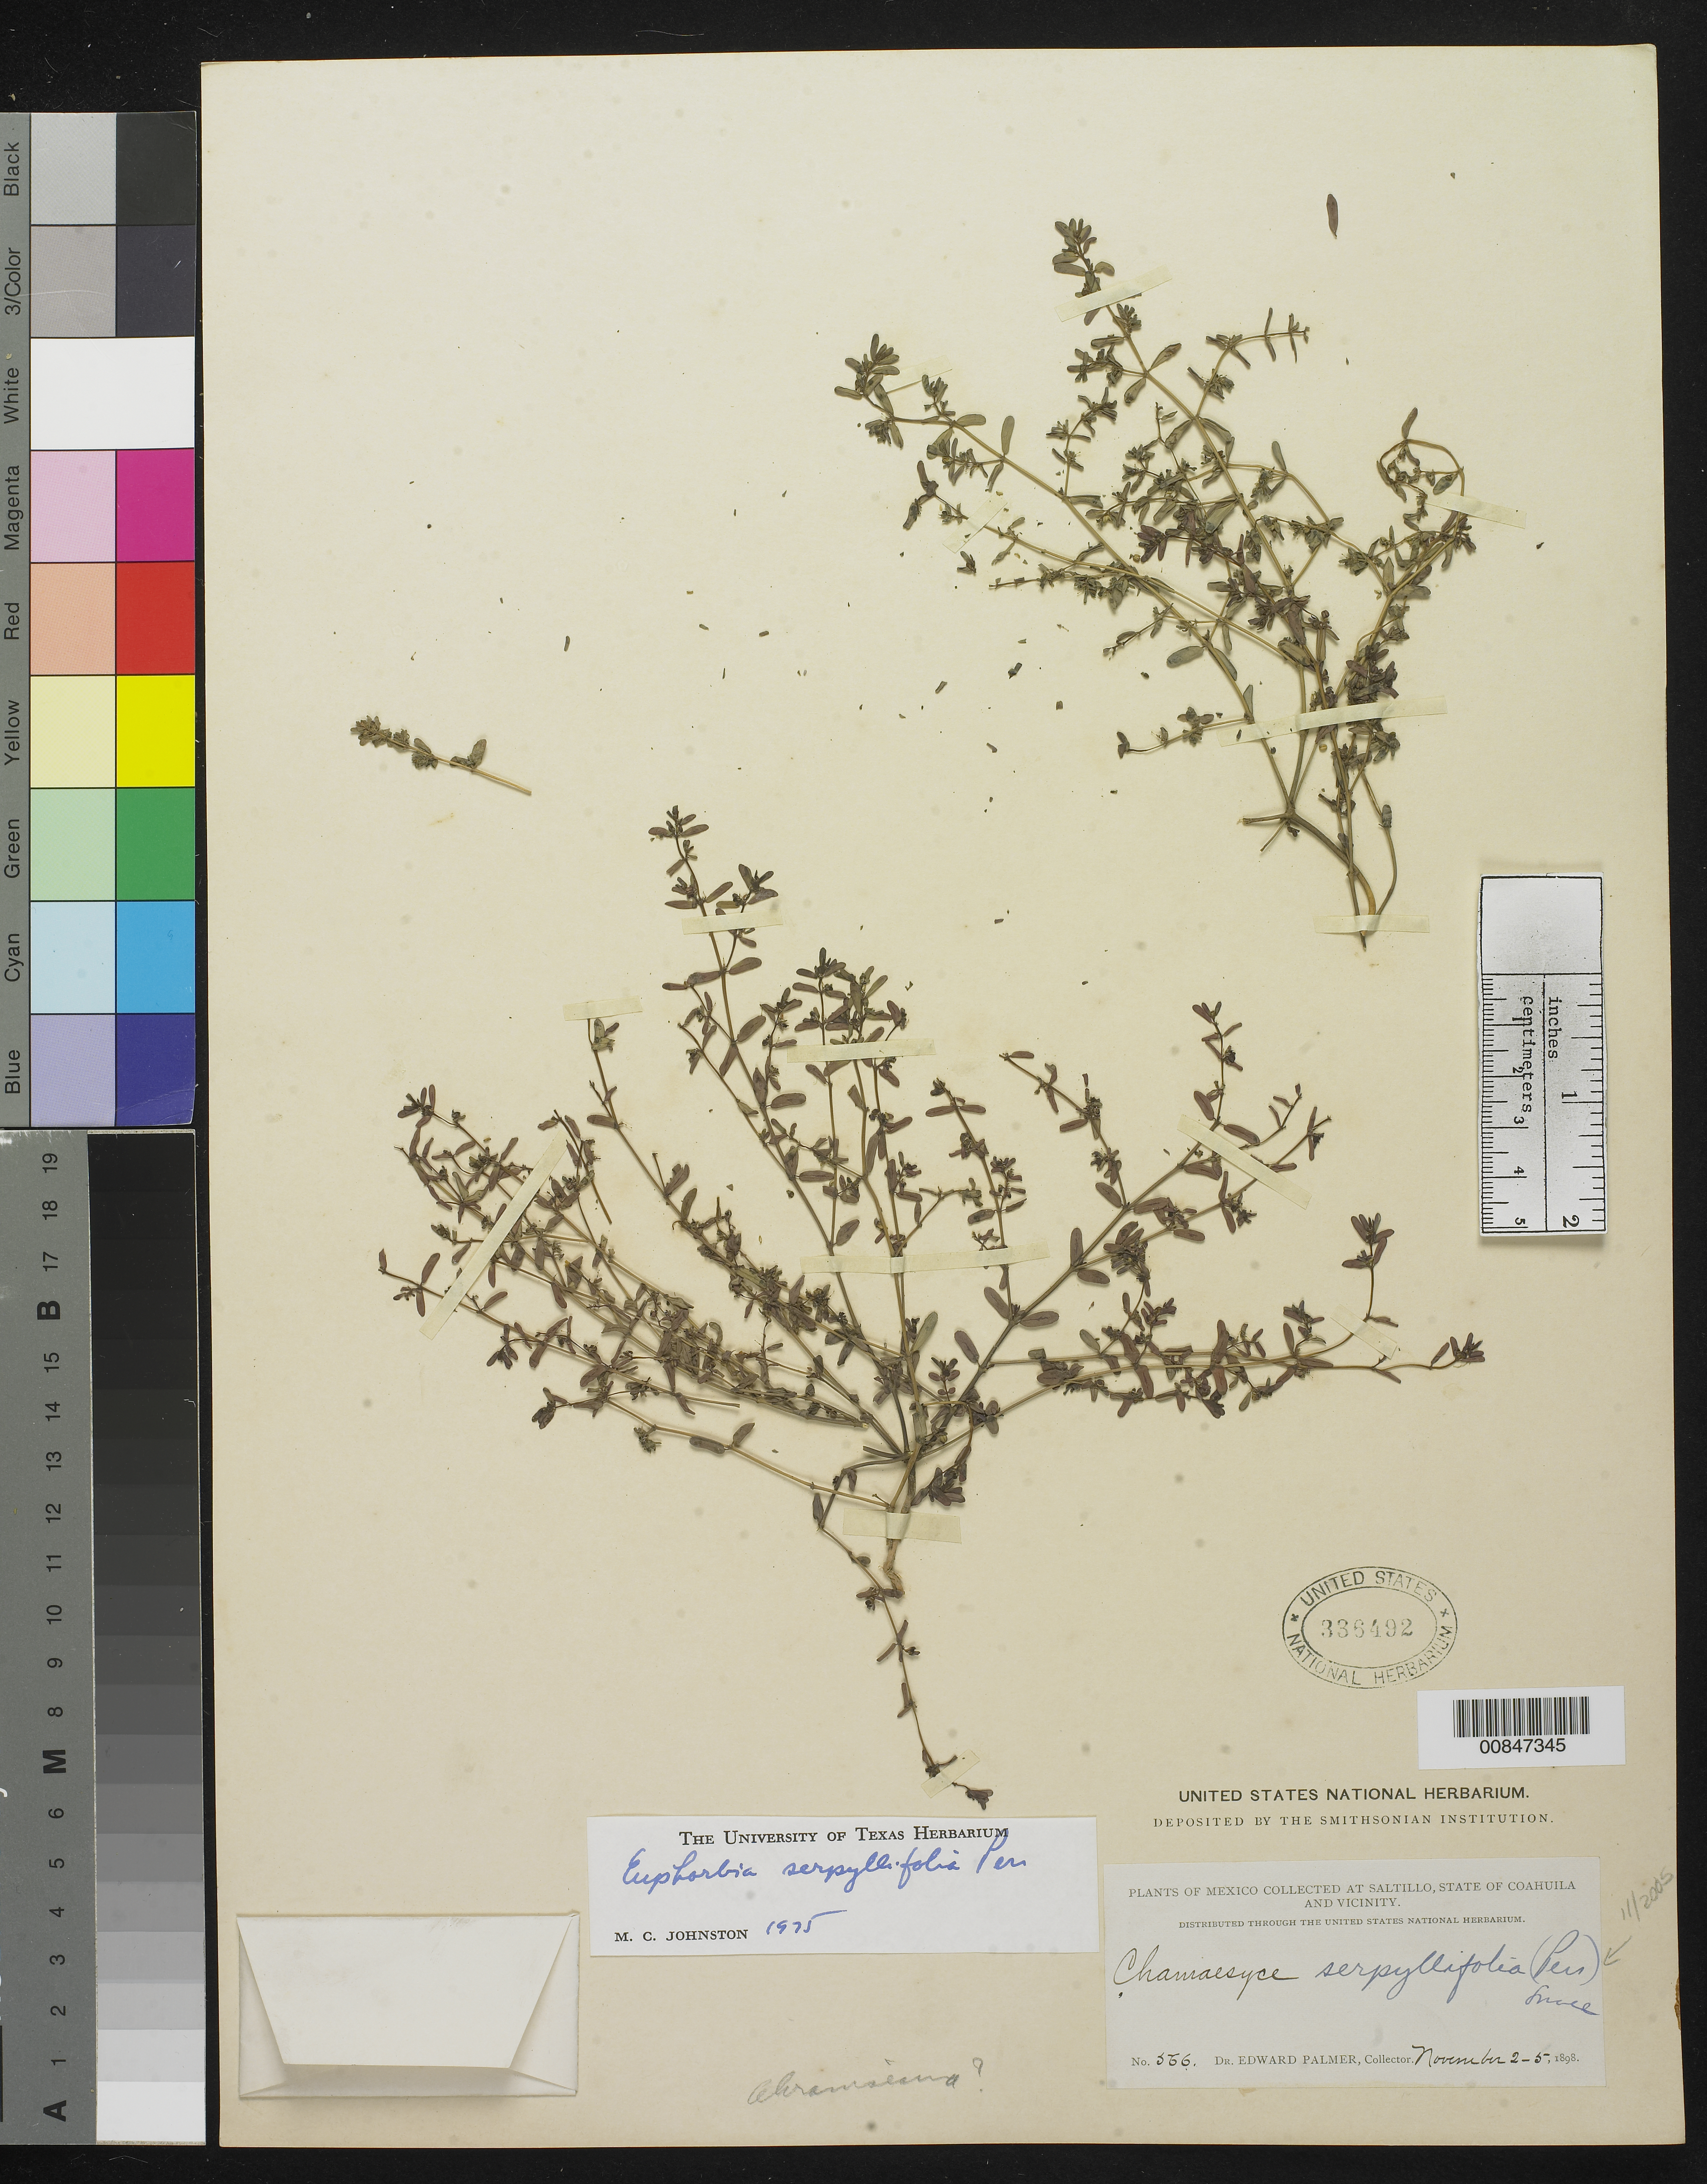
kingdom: Plantae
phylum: Tracheophyta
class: Magnoliopsida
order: Malpighiales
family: Euphorbiaceae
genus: Euphorbia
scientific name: Euphorbia serpillifolia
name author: Pers.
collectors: E. Palmer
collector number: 566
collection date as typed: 02 Nov 1898 to 05 Nov 1898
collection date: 1898-11-02/1898-11-05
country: Mexico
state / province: Coahuila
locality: Saltillo, Coahuila and vicinity.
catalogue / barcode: US 336492